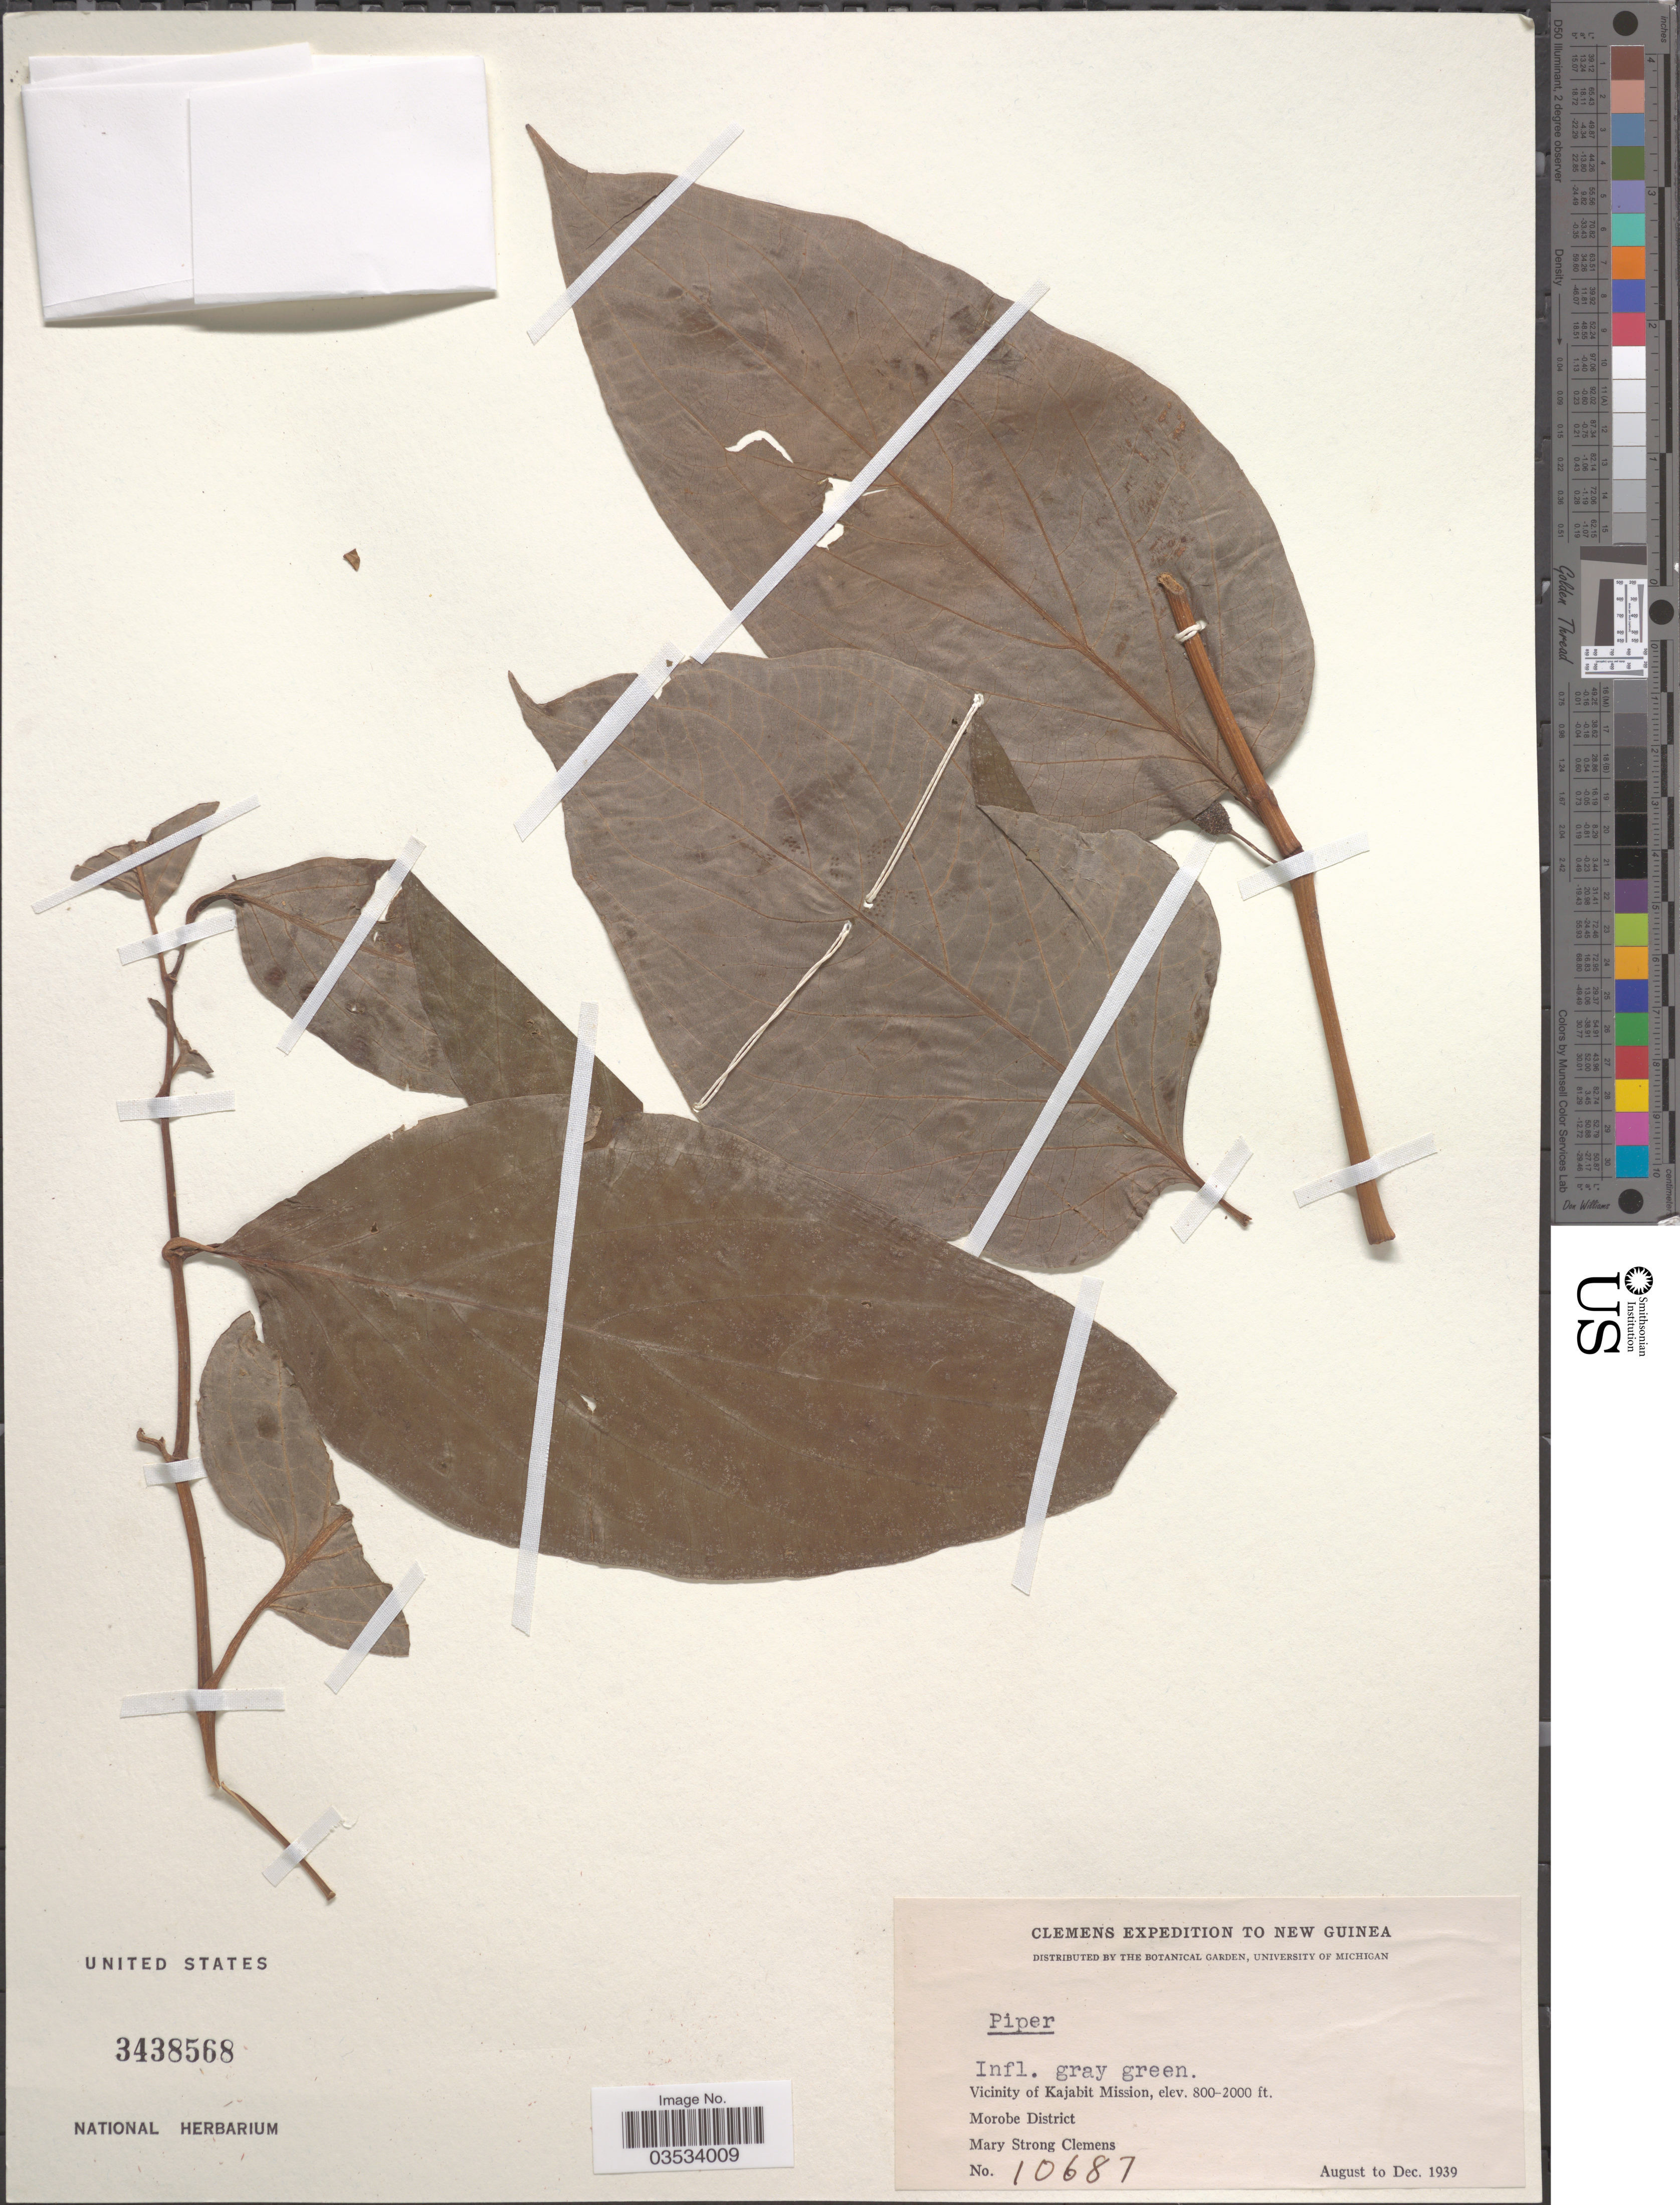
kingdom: Plantae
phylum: Tracheophyta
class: Magnoliopsida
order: Piperales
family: Piperaceae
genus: Piper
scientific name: Piper sp.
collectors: M. S. Clemens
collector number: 10687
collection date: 1939-08/1939-12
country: Papua New Guinea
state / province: Morobe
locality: New Guinea. Vicinity of Kajabit Mission. Morobe District.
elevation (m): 244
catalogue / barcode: US 3438568